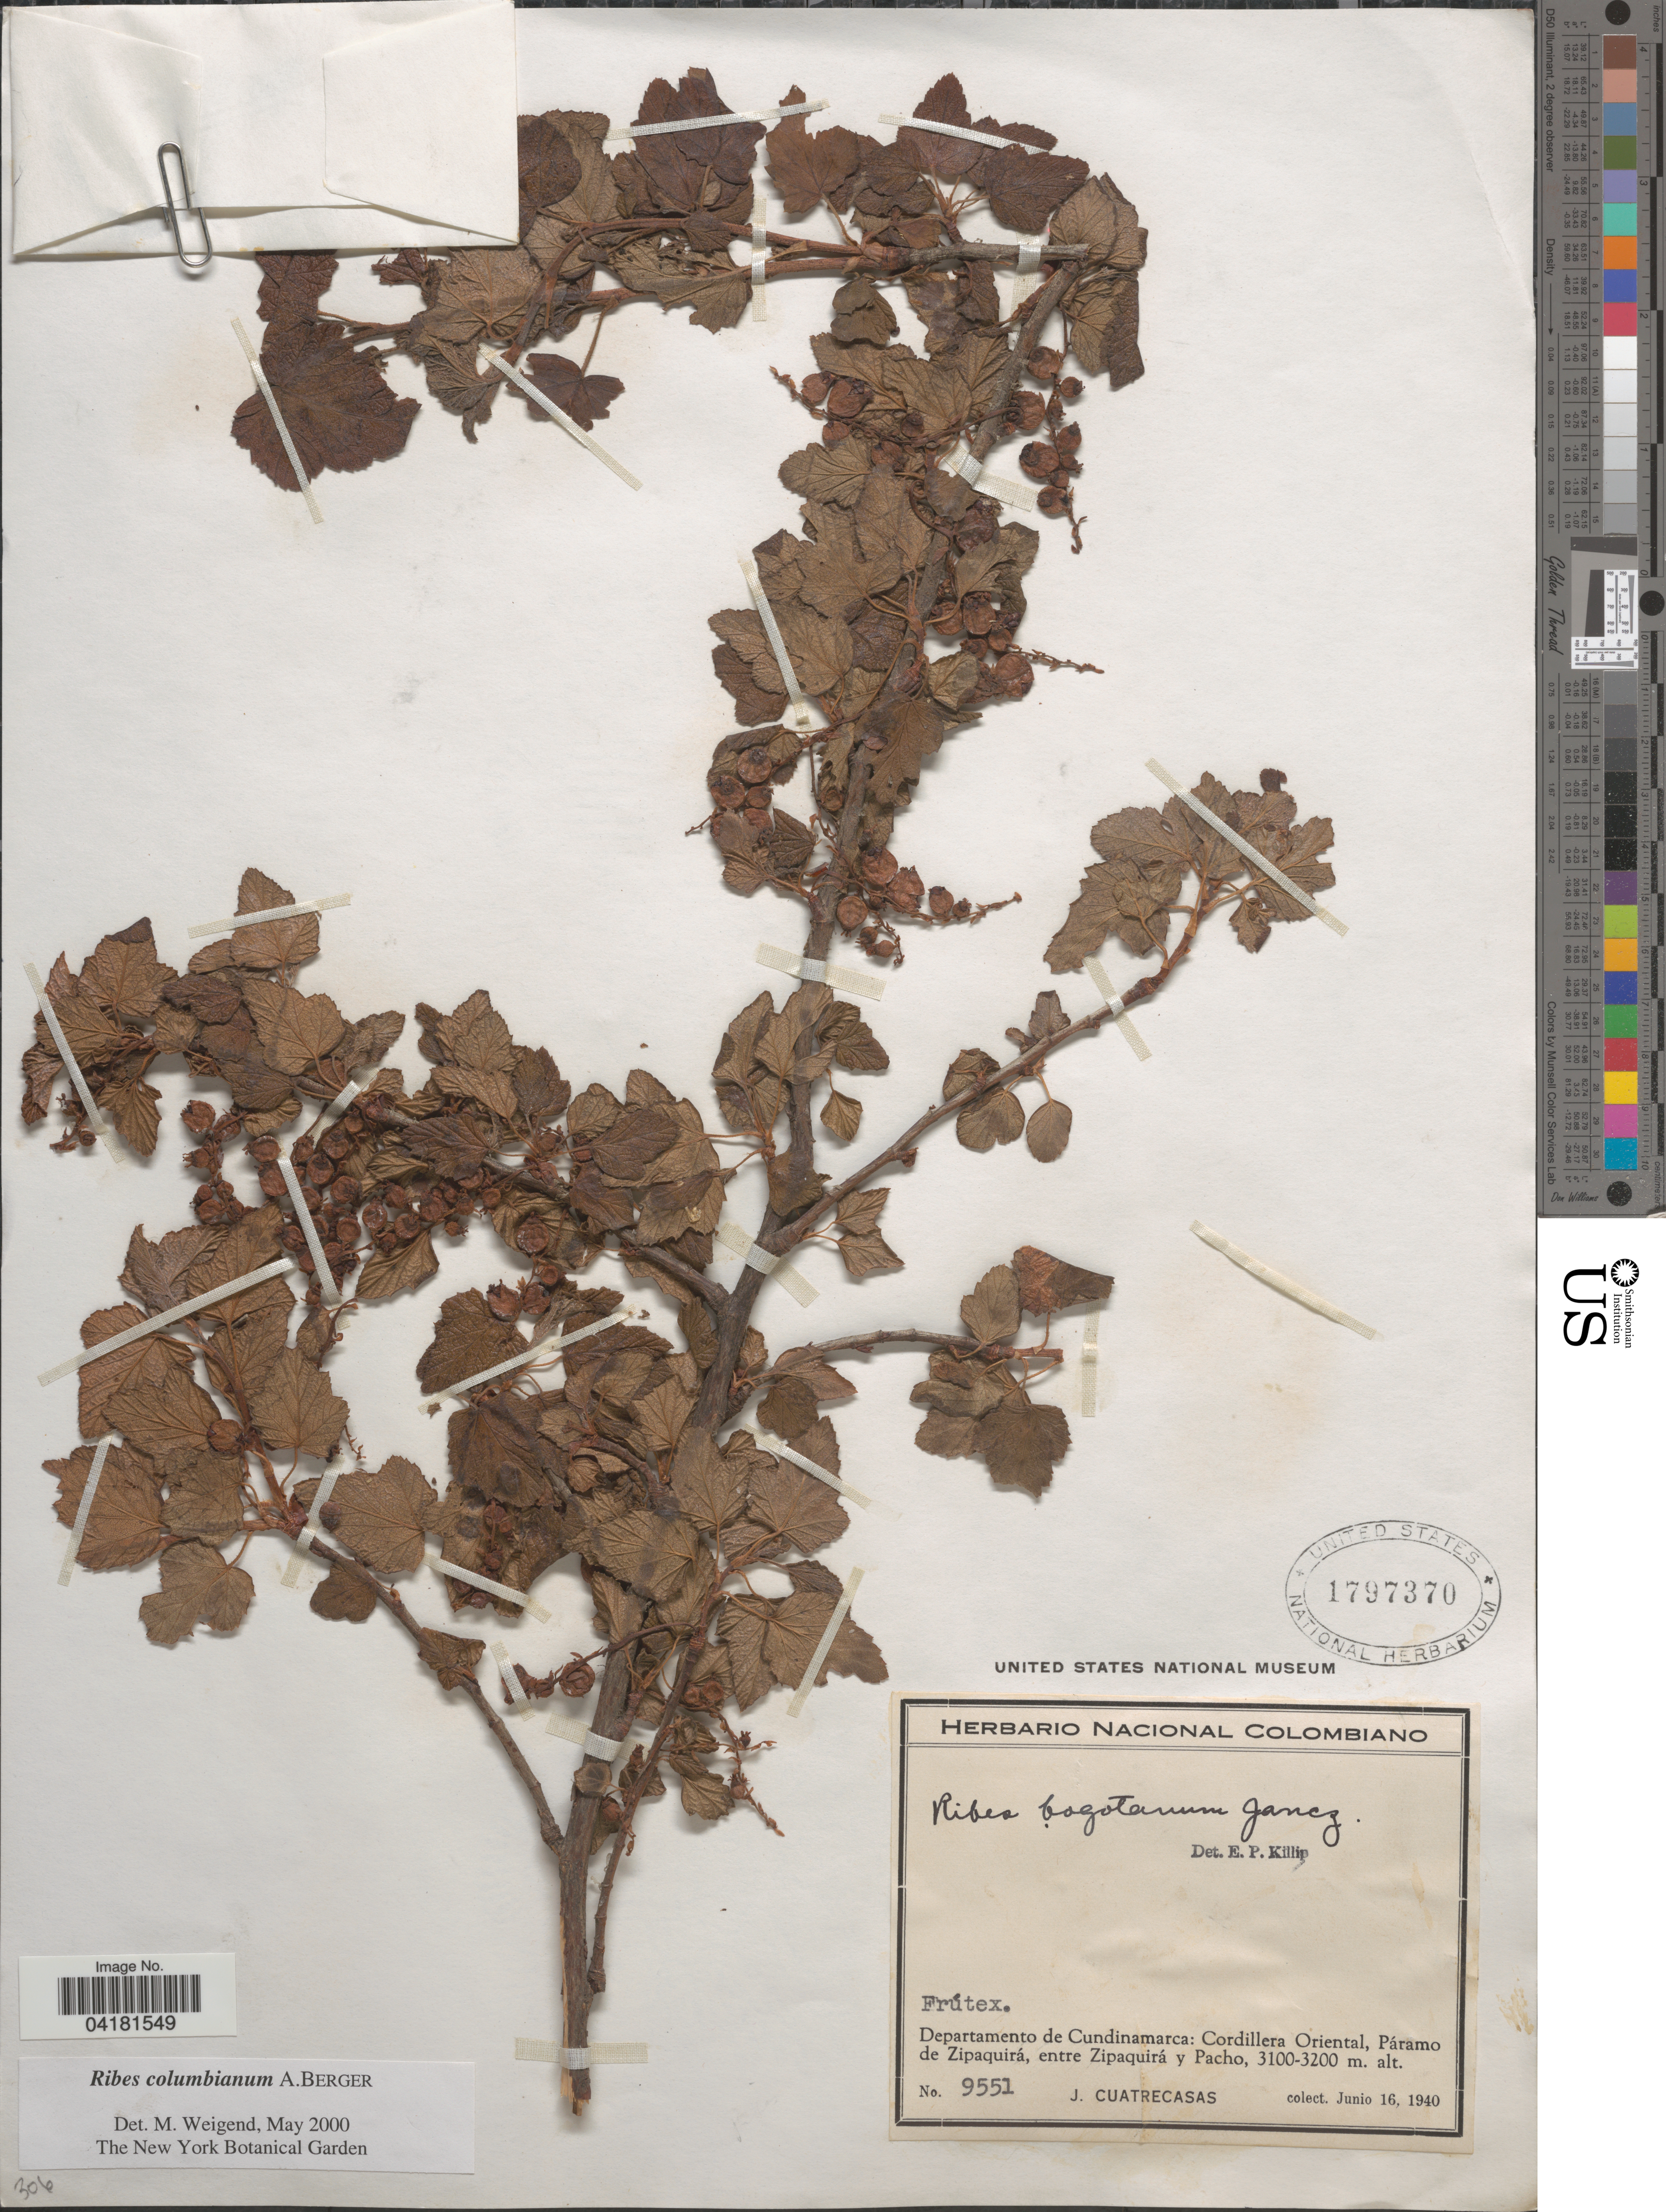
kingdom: Plantae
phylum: Tracheophyta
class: Magnoliopsida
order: Saxifragales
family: Grossulariaceae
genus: Ribes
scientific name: Ribes columbianum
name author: A. Berger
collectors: J. Cuatrecasas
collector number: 9551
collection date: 1940-06-16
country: Colombia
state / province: Cundinamarca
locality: Departamento de Cundinamarca: Cordillera Oriental, Páramo de Zipaquirá, entre Zipaquirá y Pacho.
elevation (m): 3100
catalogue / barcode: US 1797370